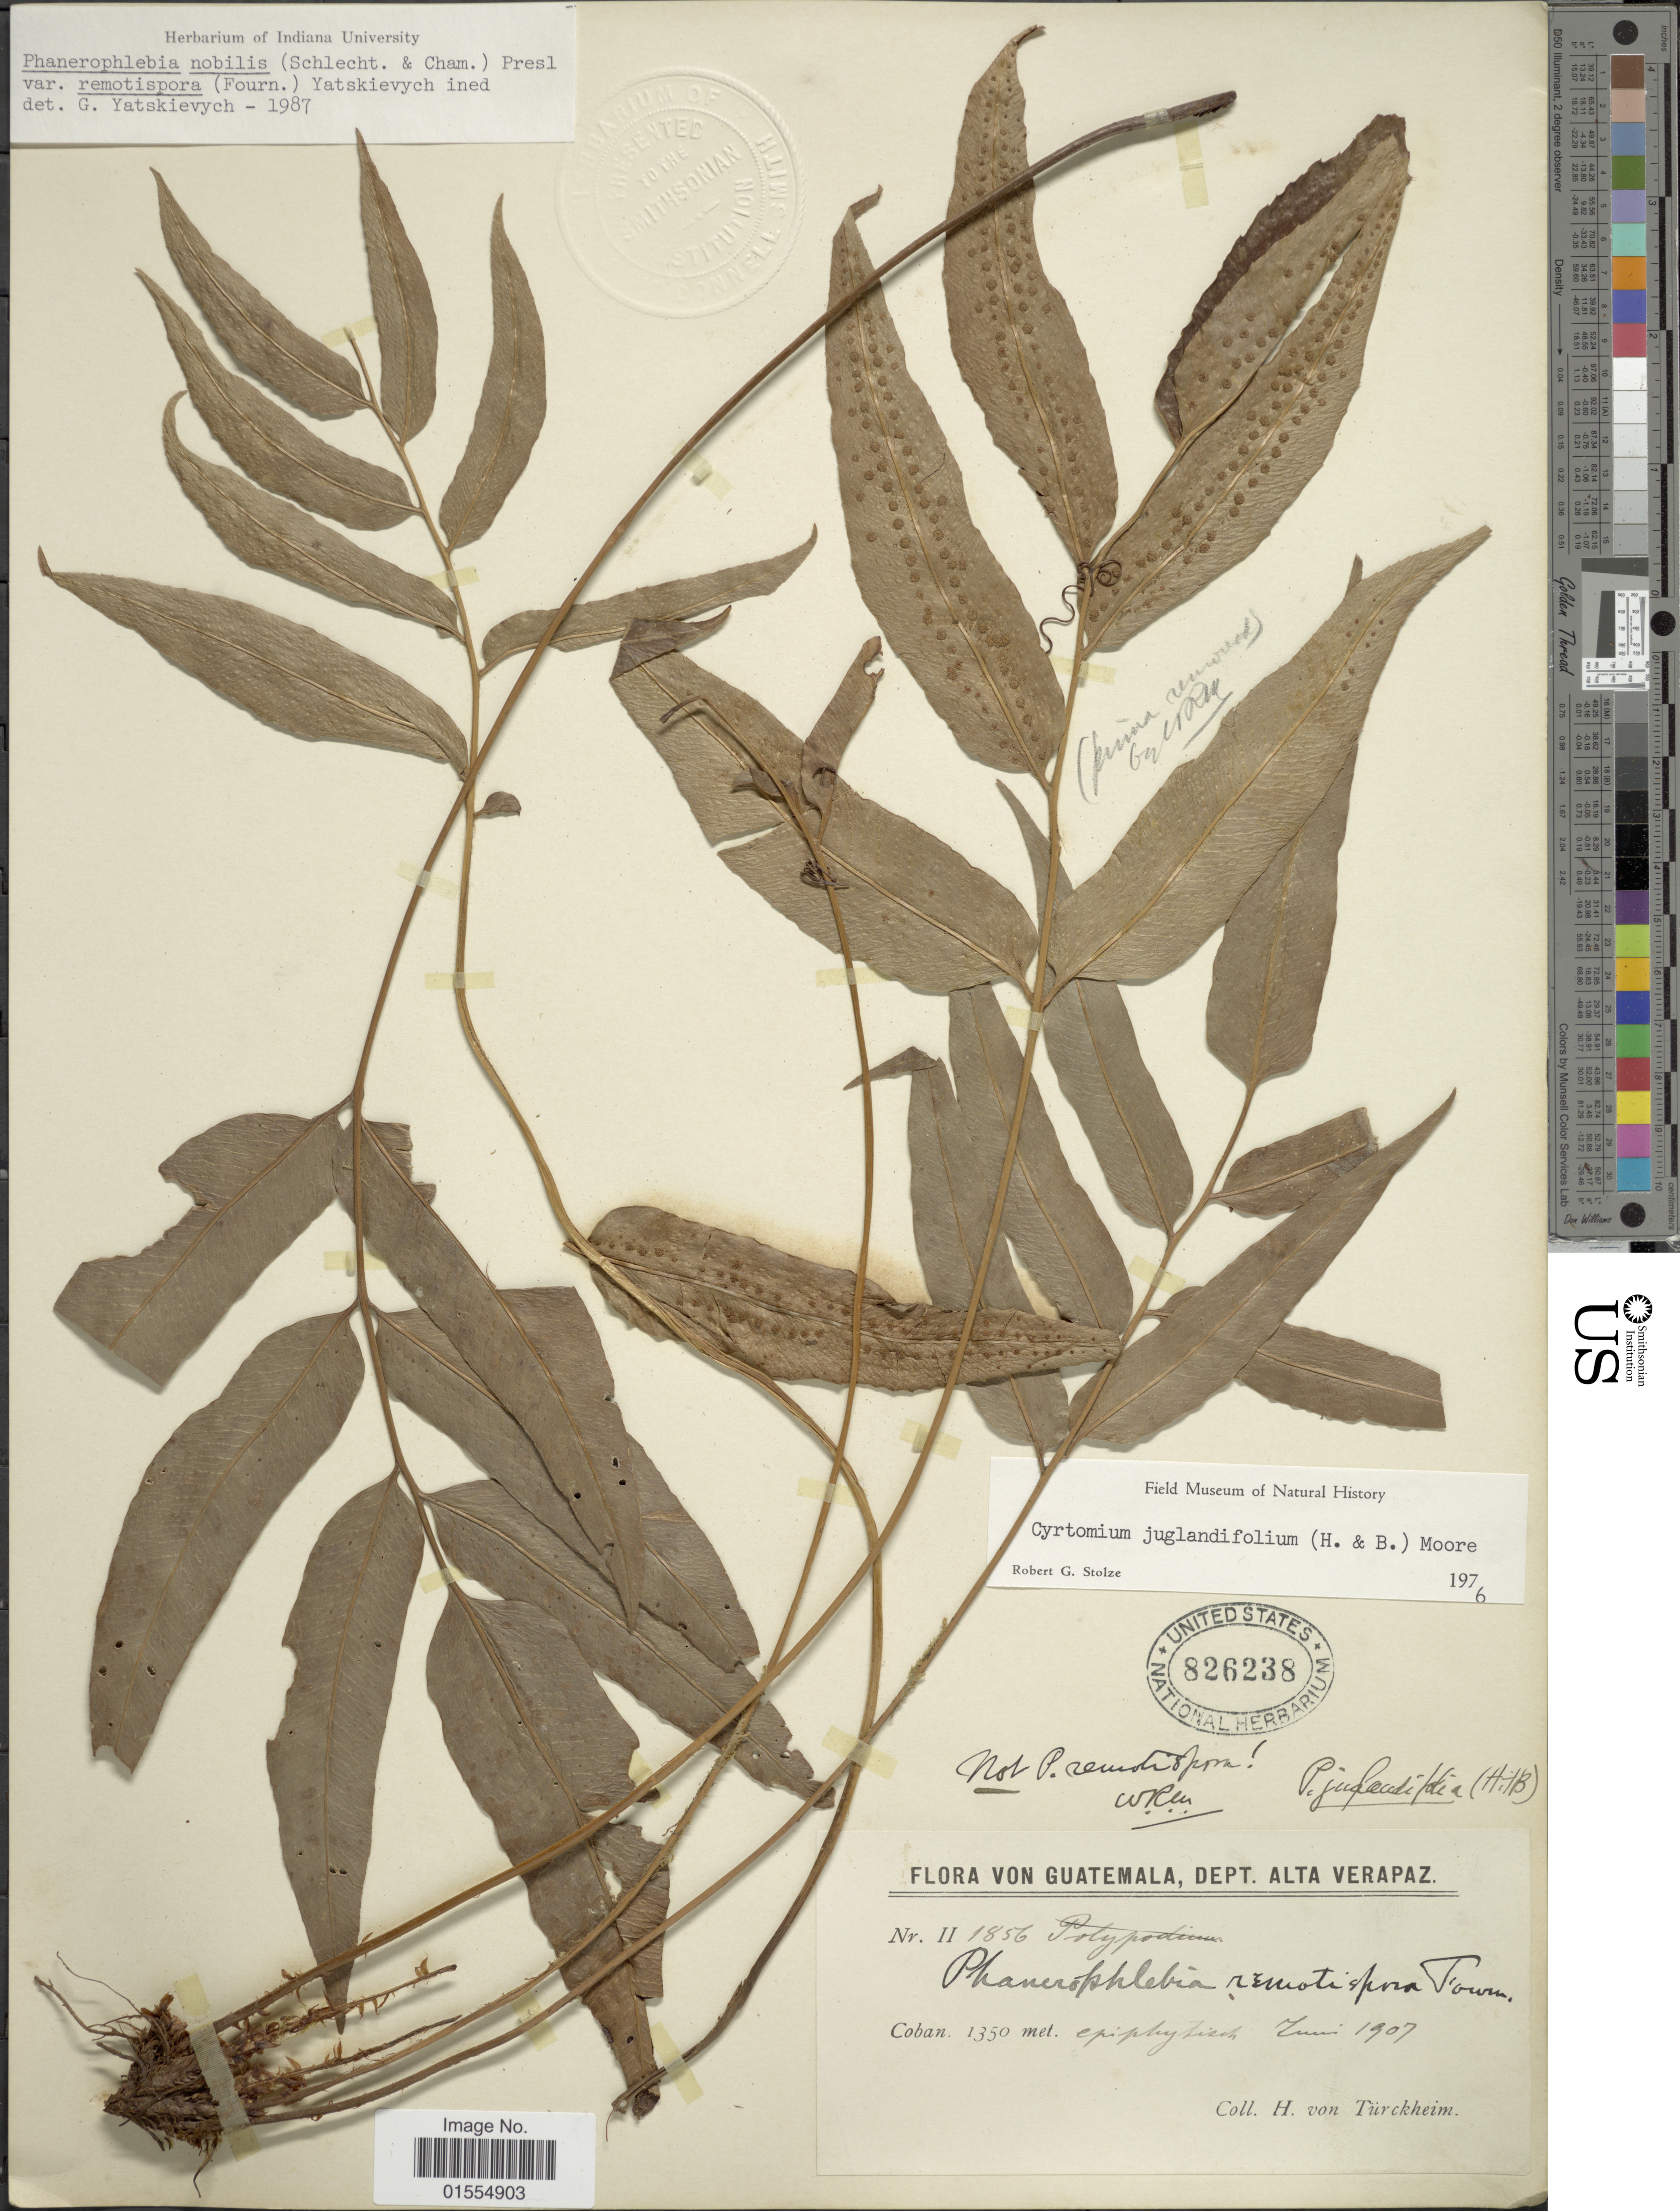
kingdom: Plantae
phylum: Tracheophyta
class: Polypodiopsida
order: Polypodiales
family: Dryopteridaceae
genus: Phanerophlebia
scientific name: Phanerophlebia juglandifolia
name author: (Willd.) J. Sm.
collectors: H. von Türckheim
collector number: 1856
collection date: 1907-06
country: Guatemala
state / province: Alta Verapaz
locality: Dept Alta Verapaz, Coban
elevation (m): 1350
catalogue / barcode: US 826238